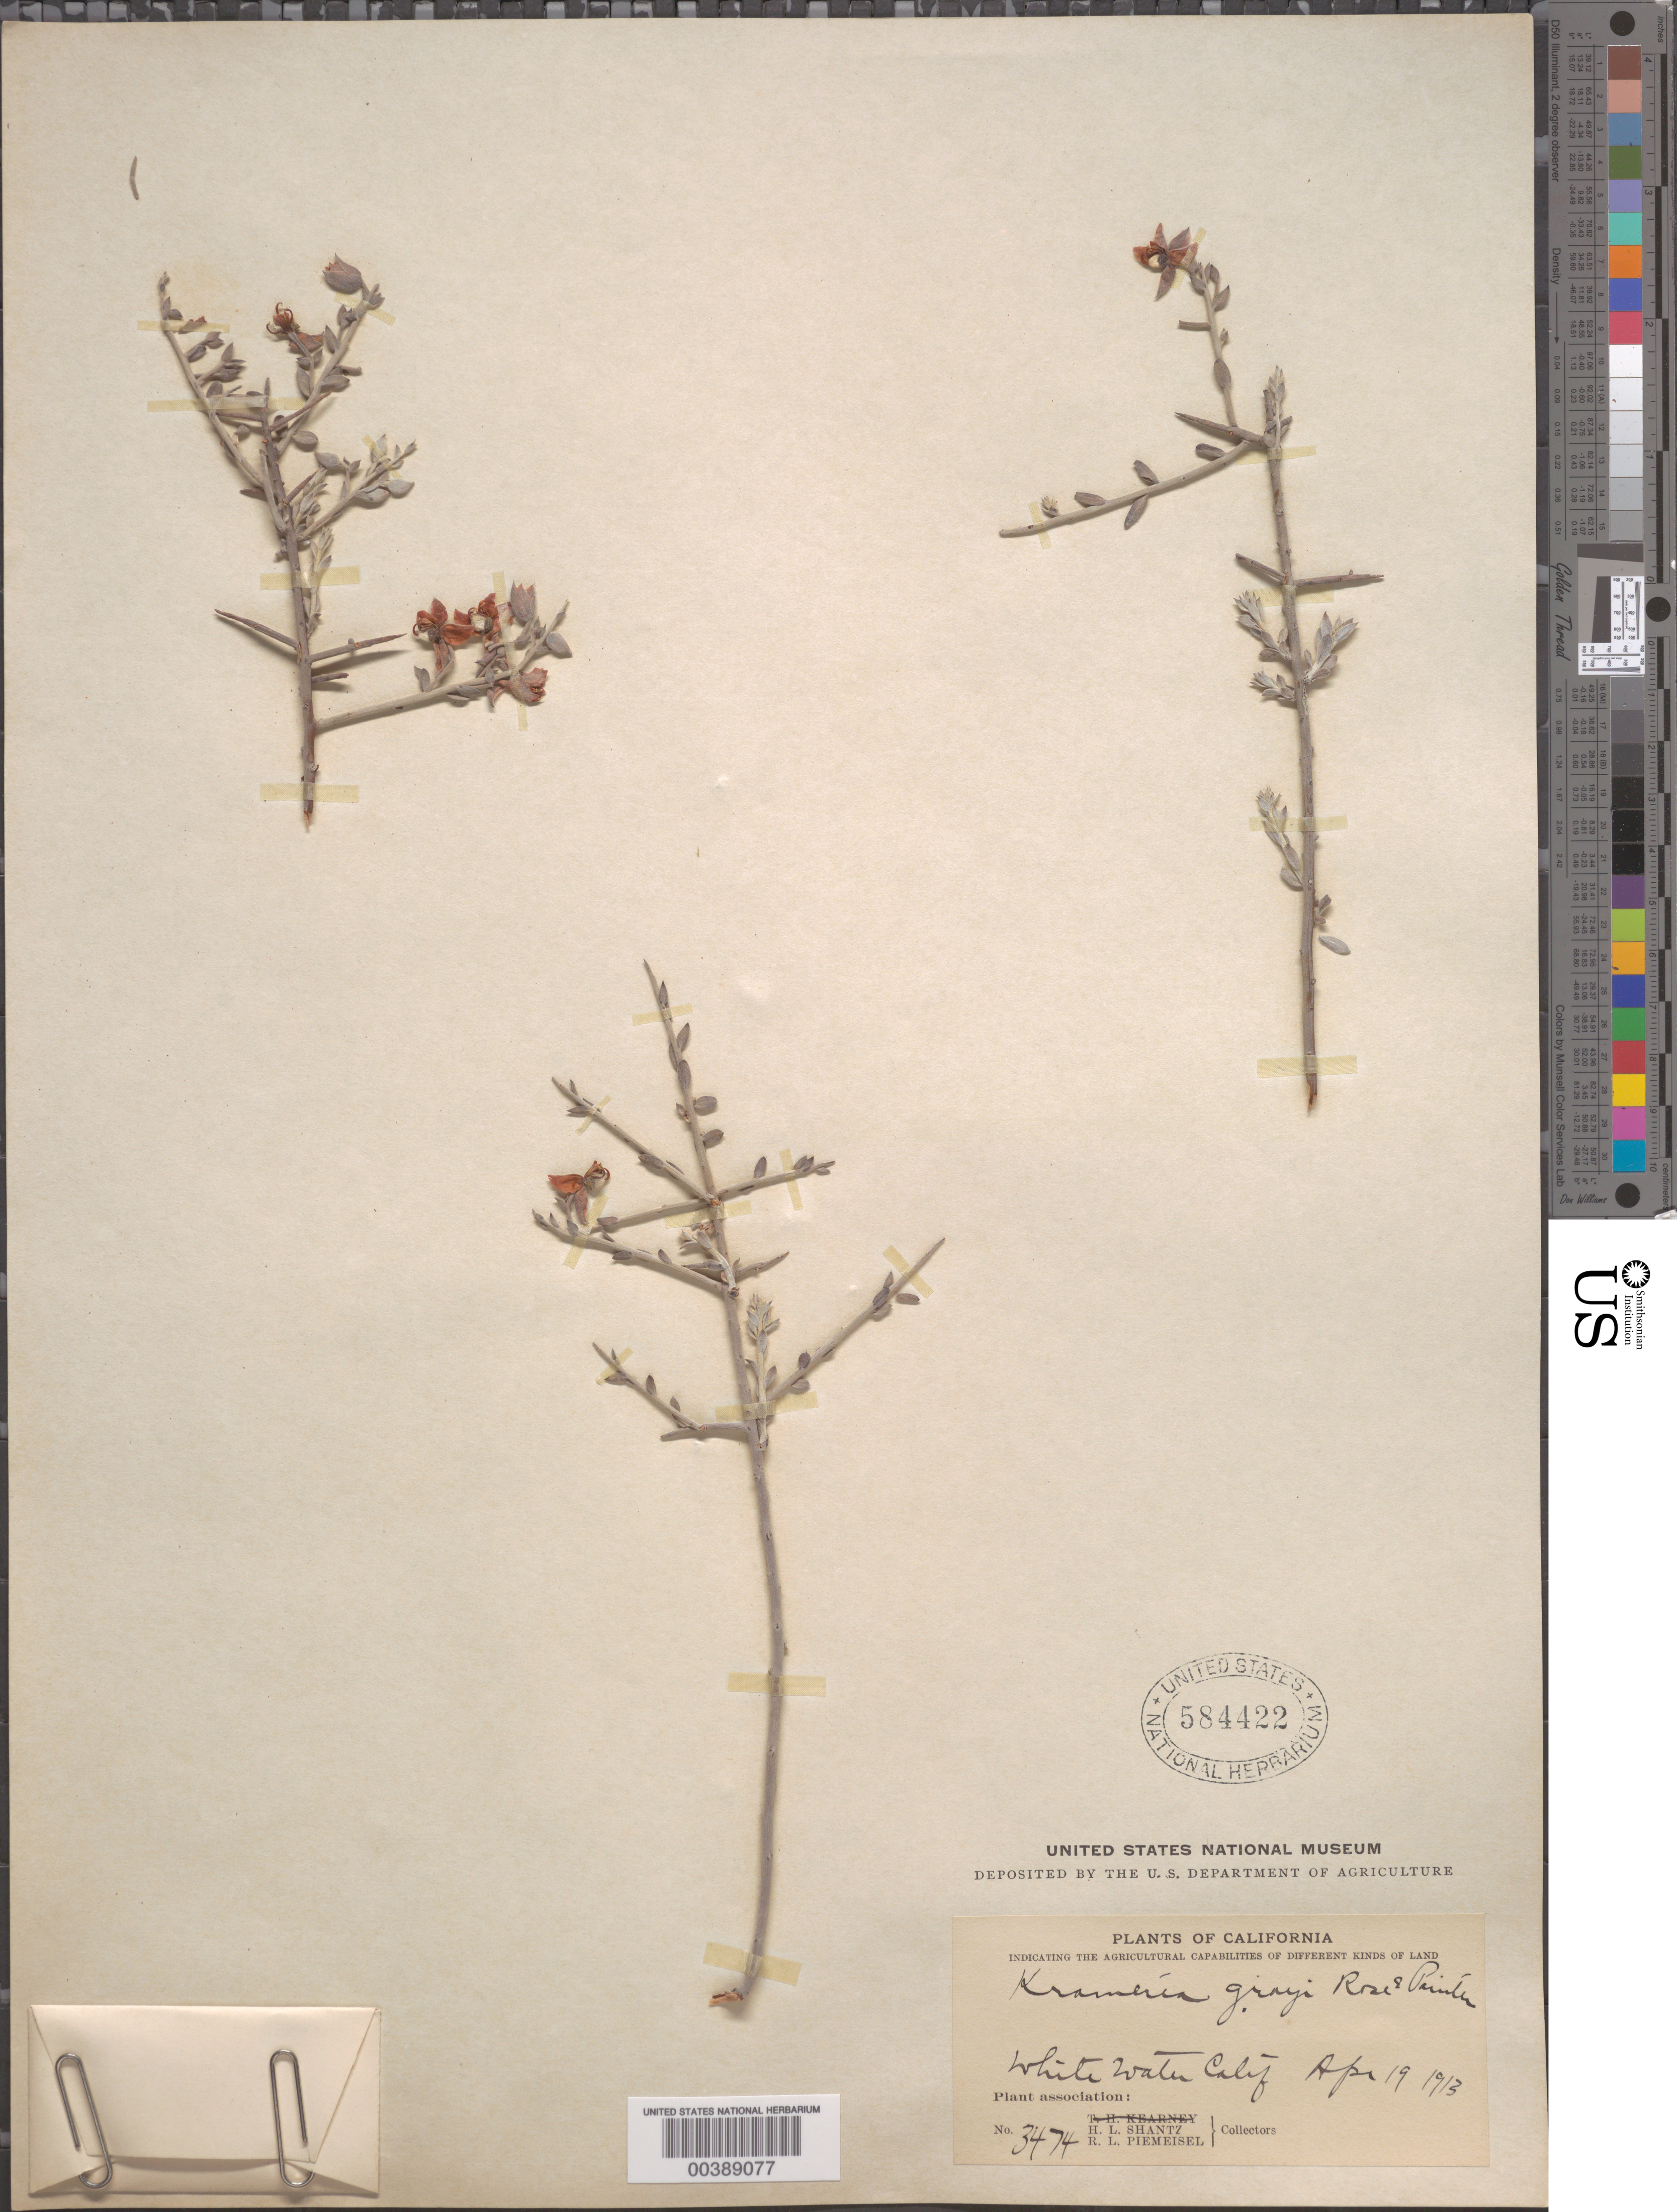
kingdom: Plantae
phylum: Tracheophyta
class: Magnoliopsida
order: Zygophyllales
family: Krameriaceae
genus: Krameria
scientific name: Krameria grayi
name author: Rose & J.H. Painter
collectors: H. Shantz & R. L. Piemeisel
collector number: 3474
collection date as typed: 19 Apr 1913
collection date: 1913-04-19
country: United States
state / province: California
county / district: Riverside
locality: White Water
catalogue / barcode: US 584422